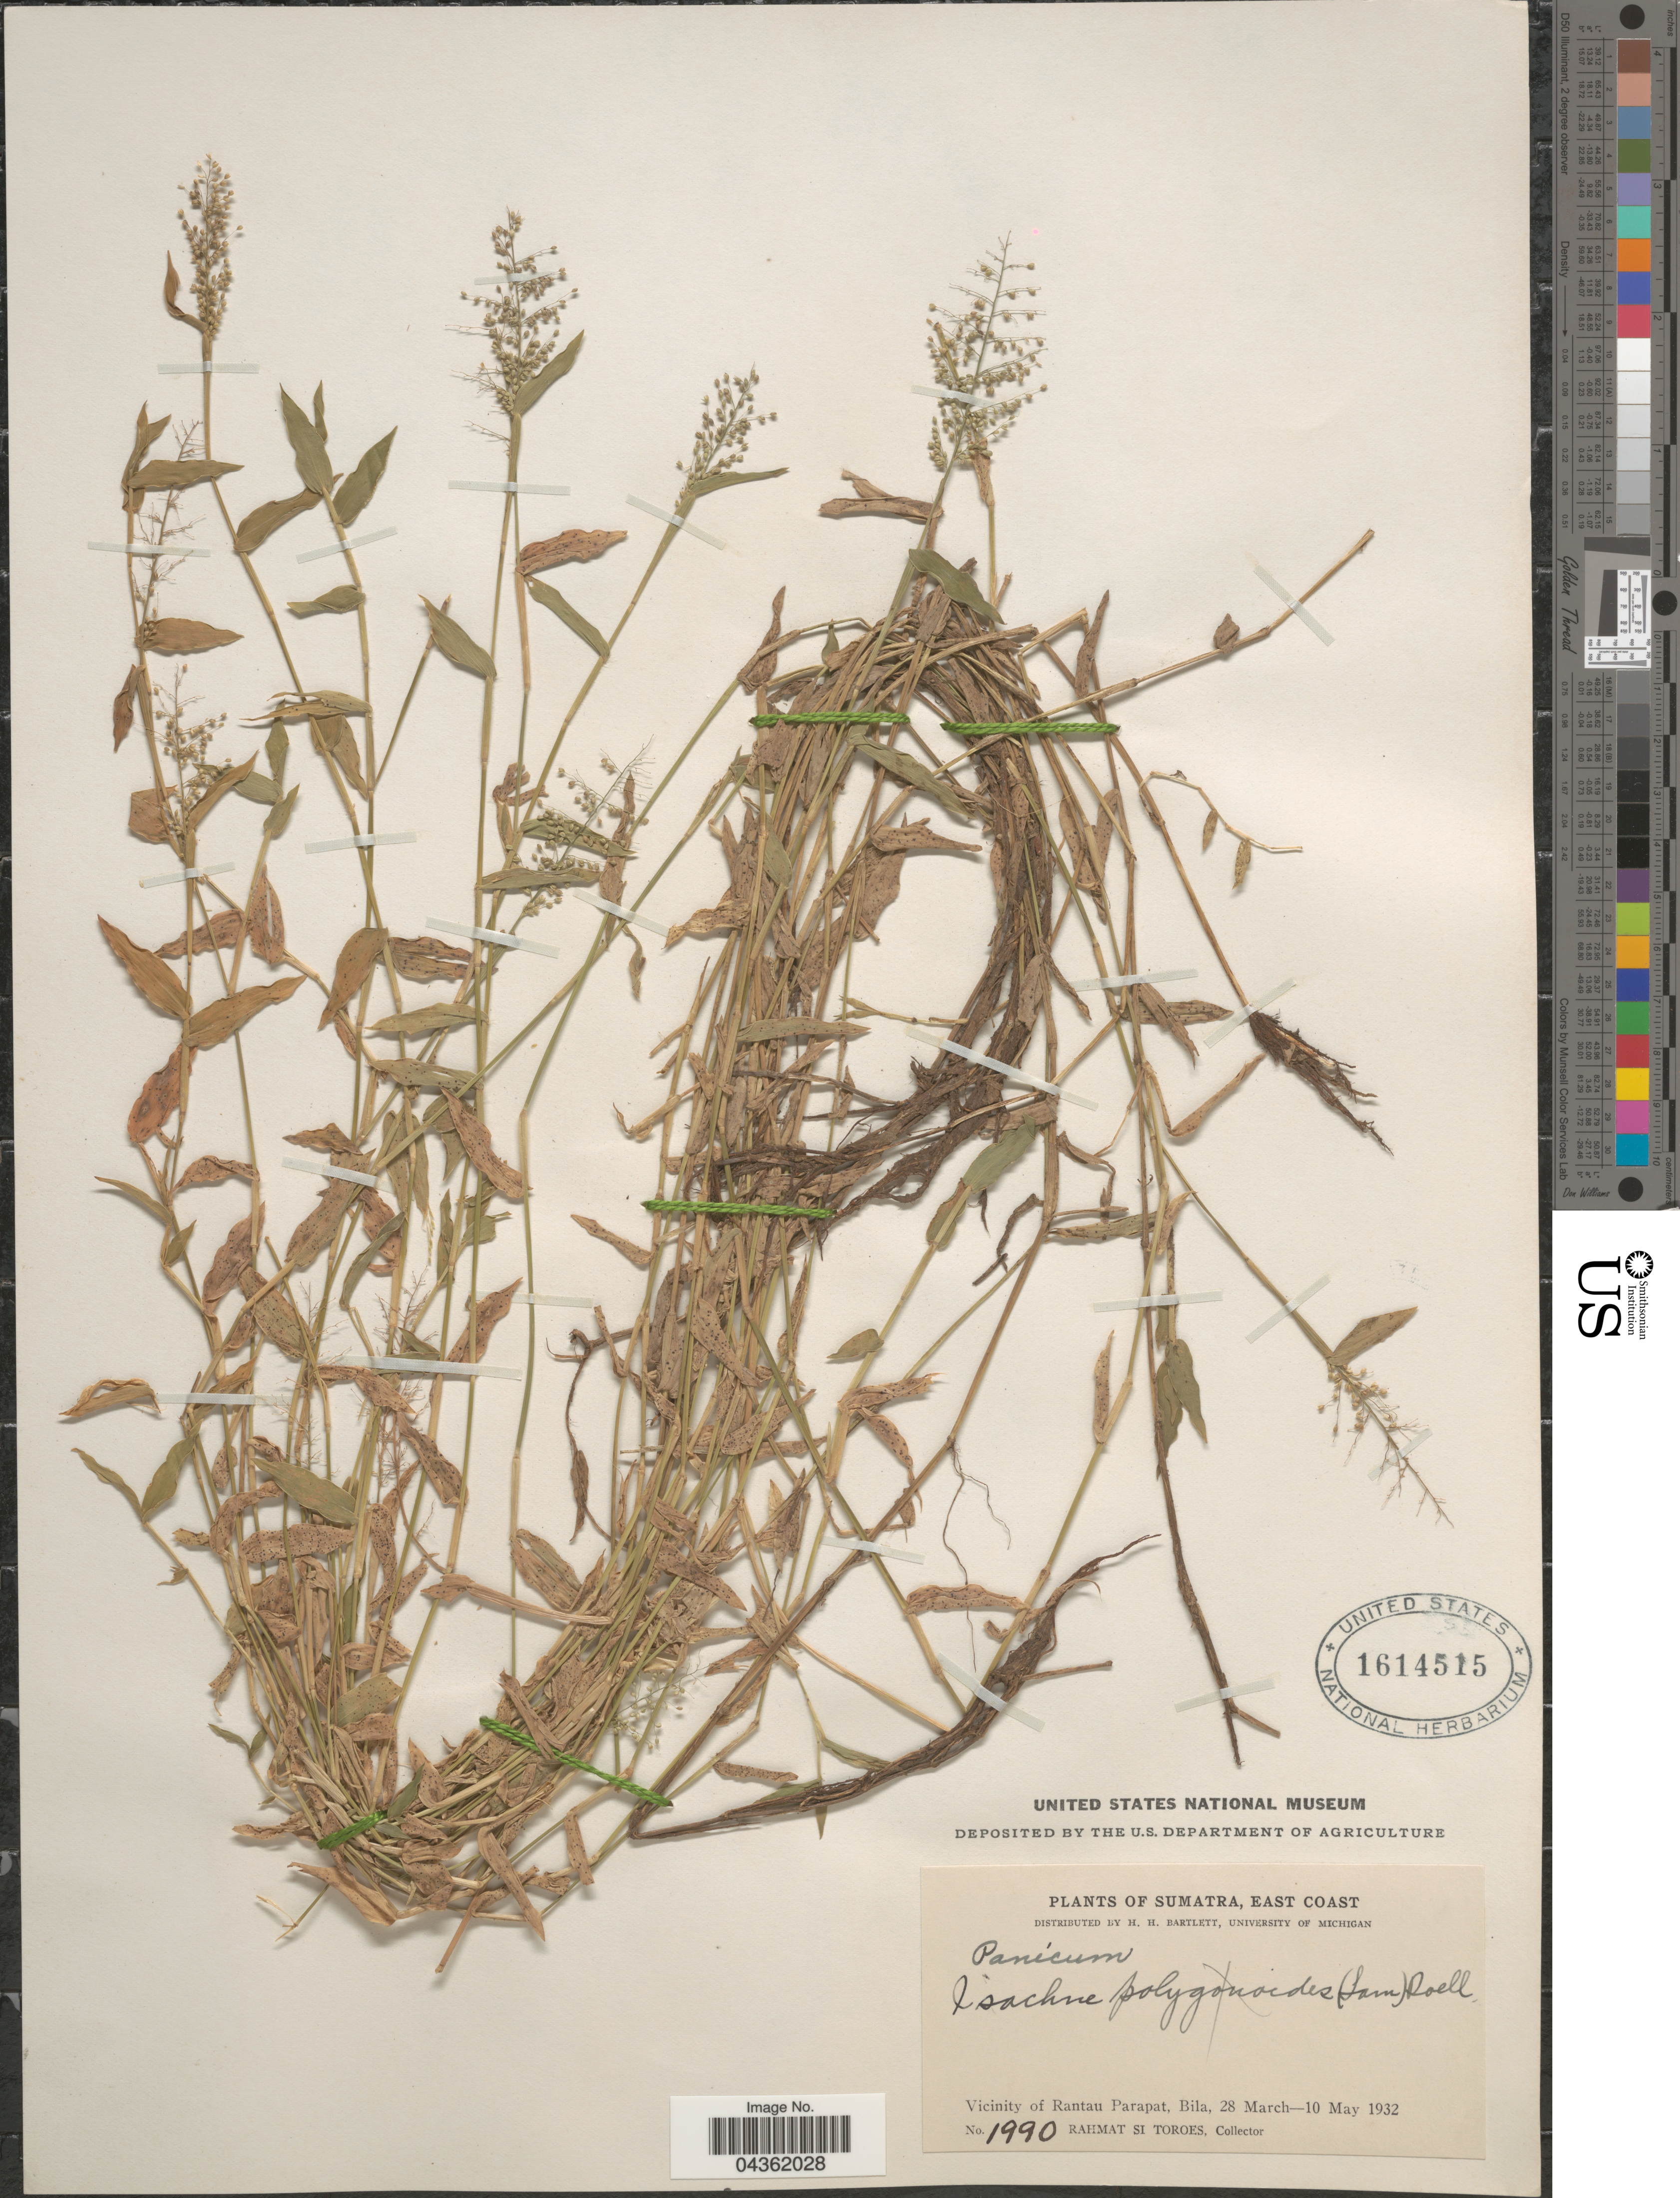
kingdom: Plantae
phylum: Tracheophyta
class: Liliopsida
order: Poales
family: Poaceae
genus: Isachne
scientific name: Isachne pulchella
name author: Roth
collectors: Rahmat Si Boeea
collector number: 1990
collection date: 1932-03-28/1932-05-10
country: Indonesia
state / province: Sumatra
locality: East Coast. Vicinity of Rantau Parapat, Bila.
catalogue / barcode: US 1614515